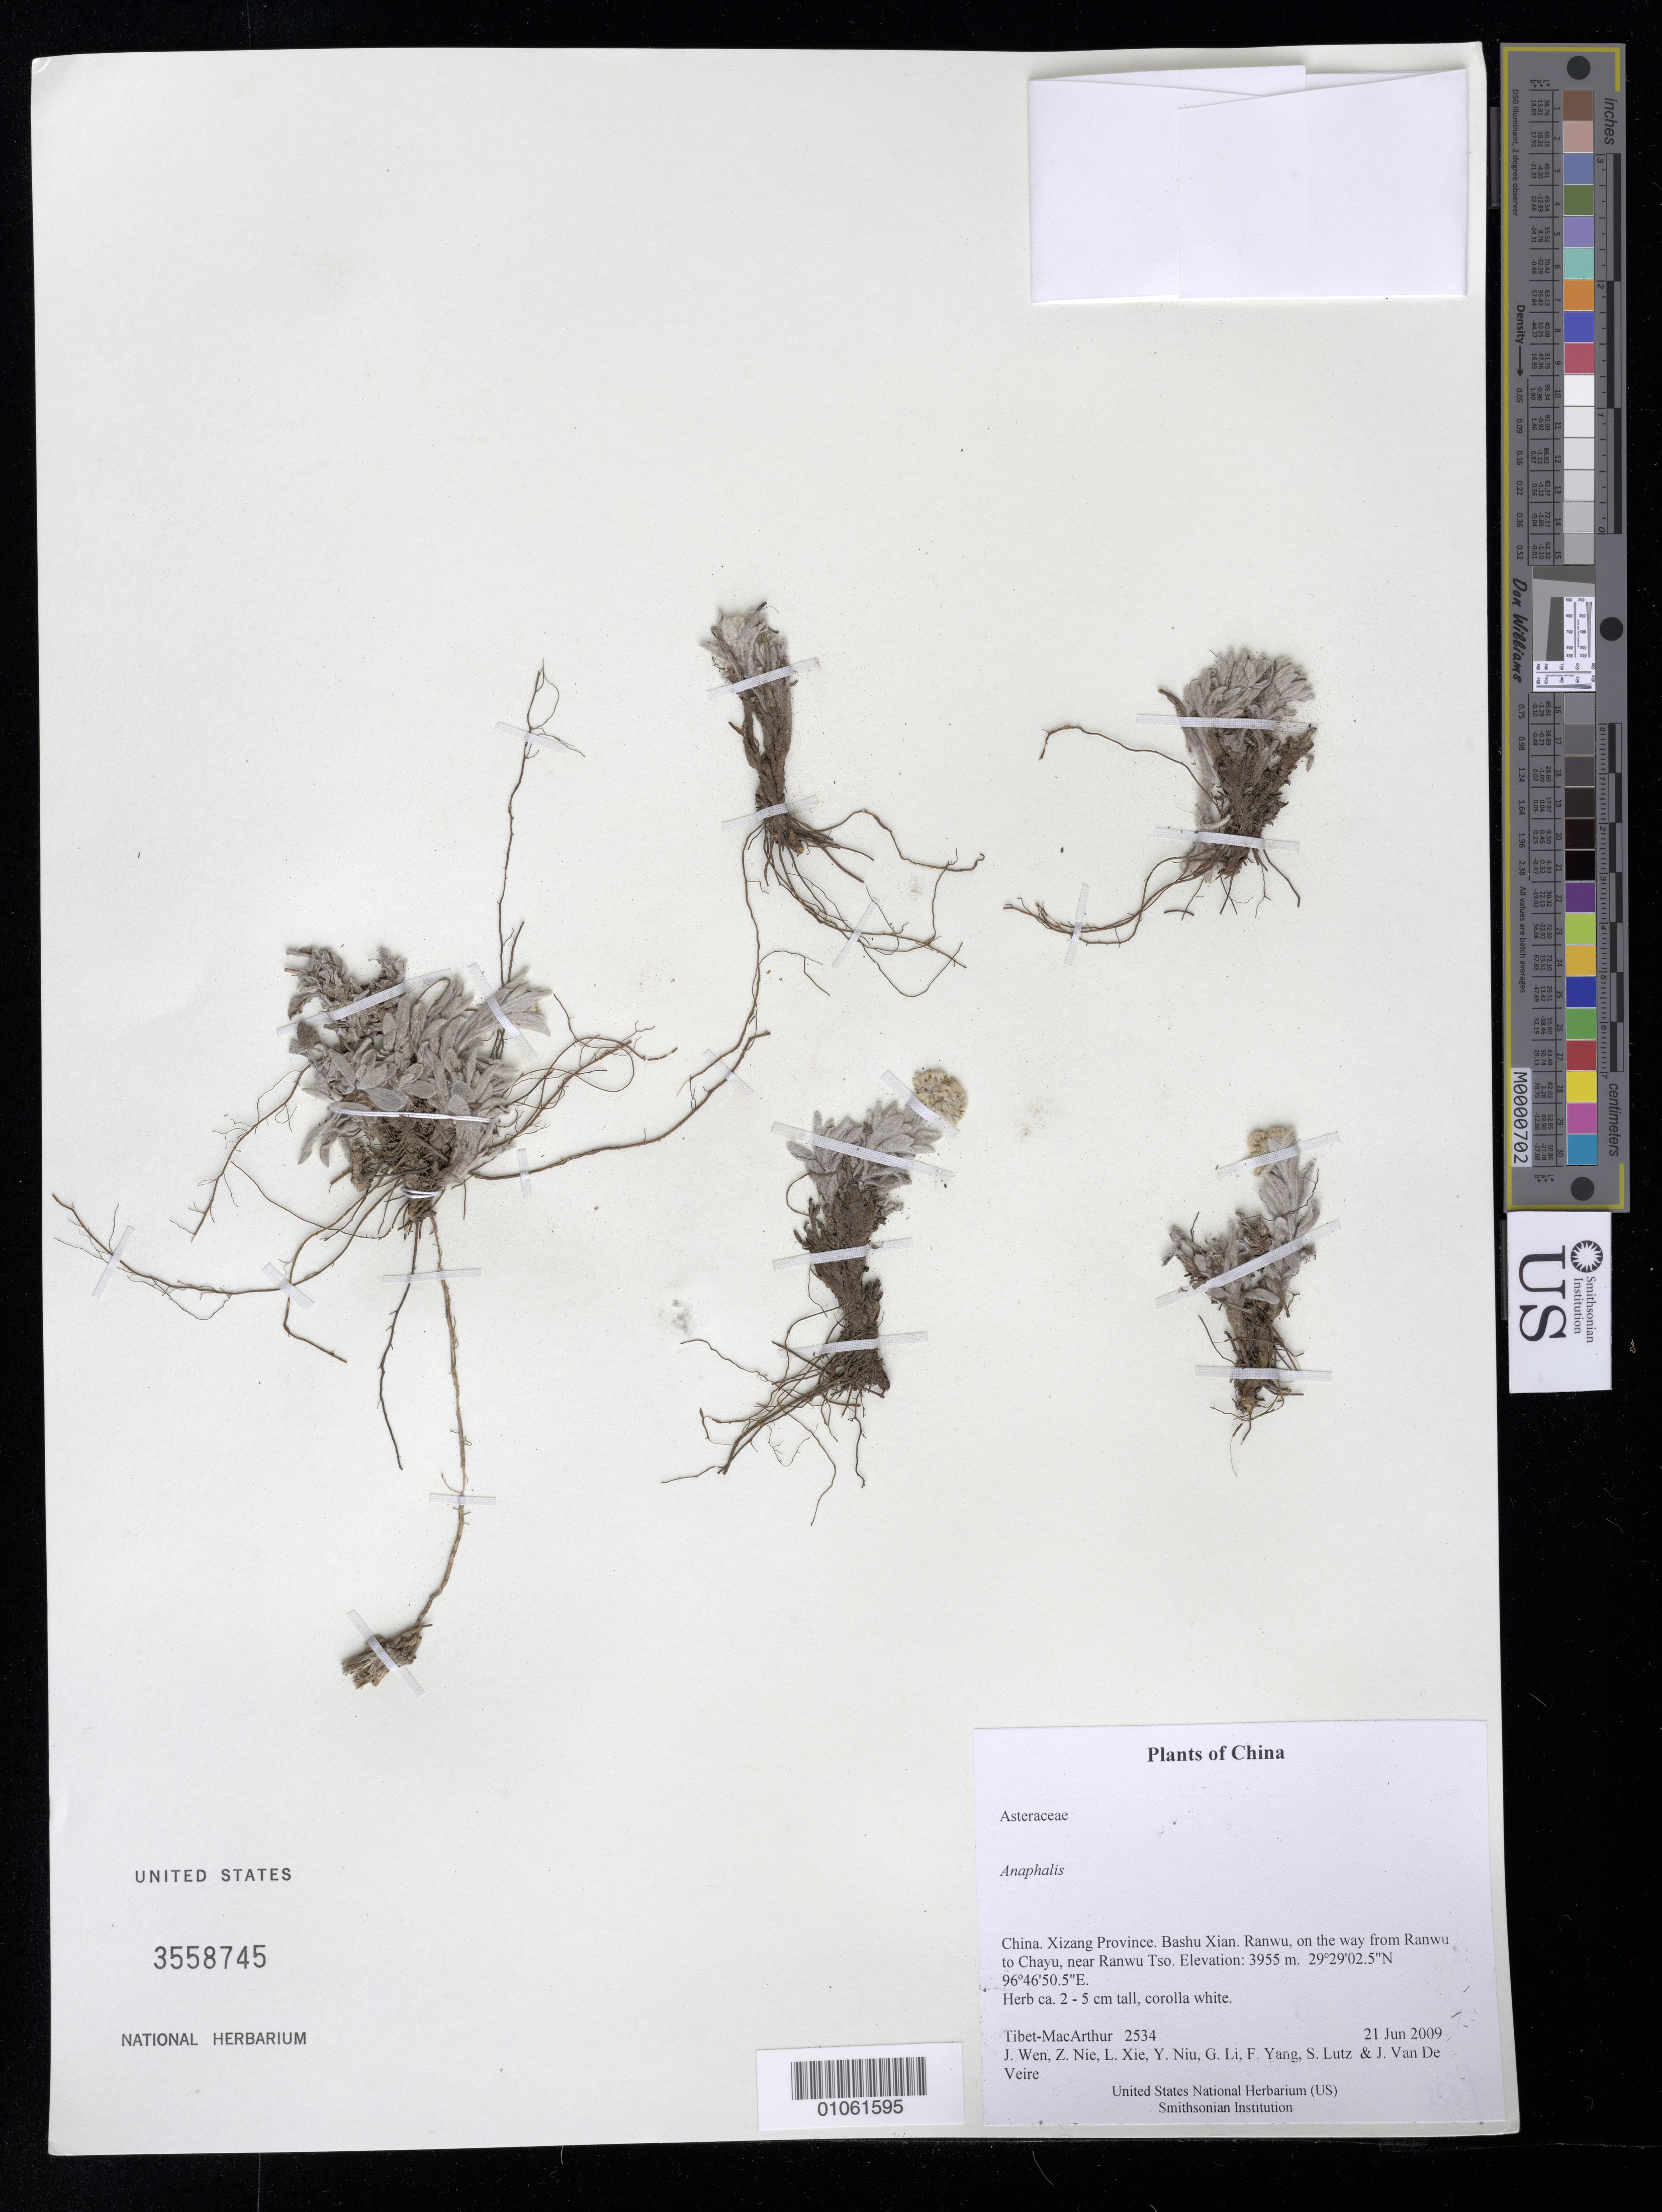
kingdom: Plantae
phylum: Tracheophyta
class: Magnoliopsida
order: Asterales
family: Asteraceae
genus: Anaphalis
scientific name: Anaphalis sp.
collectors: Tibet-MacArthur, J. Wen, Z. Nie, L. Xie, Y. Niu, G. Li, F. Yang, S. Lutz & J. Van De Veire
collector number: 2534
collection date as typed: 21 Jun 2009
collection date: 2009-06-21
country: China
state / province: Xizang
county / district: Bashu Xian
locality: Ranwu, on the way from Ranwu to Chayu, near Ranwu Tso.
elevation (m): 3955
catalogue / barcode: US 3558745